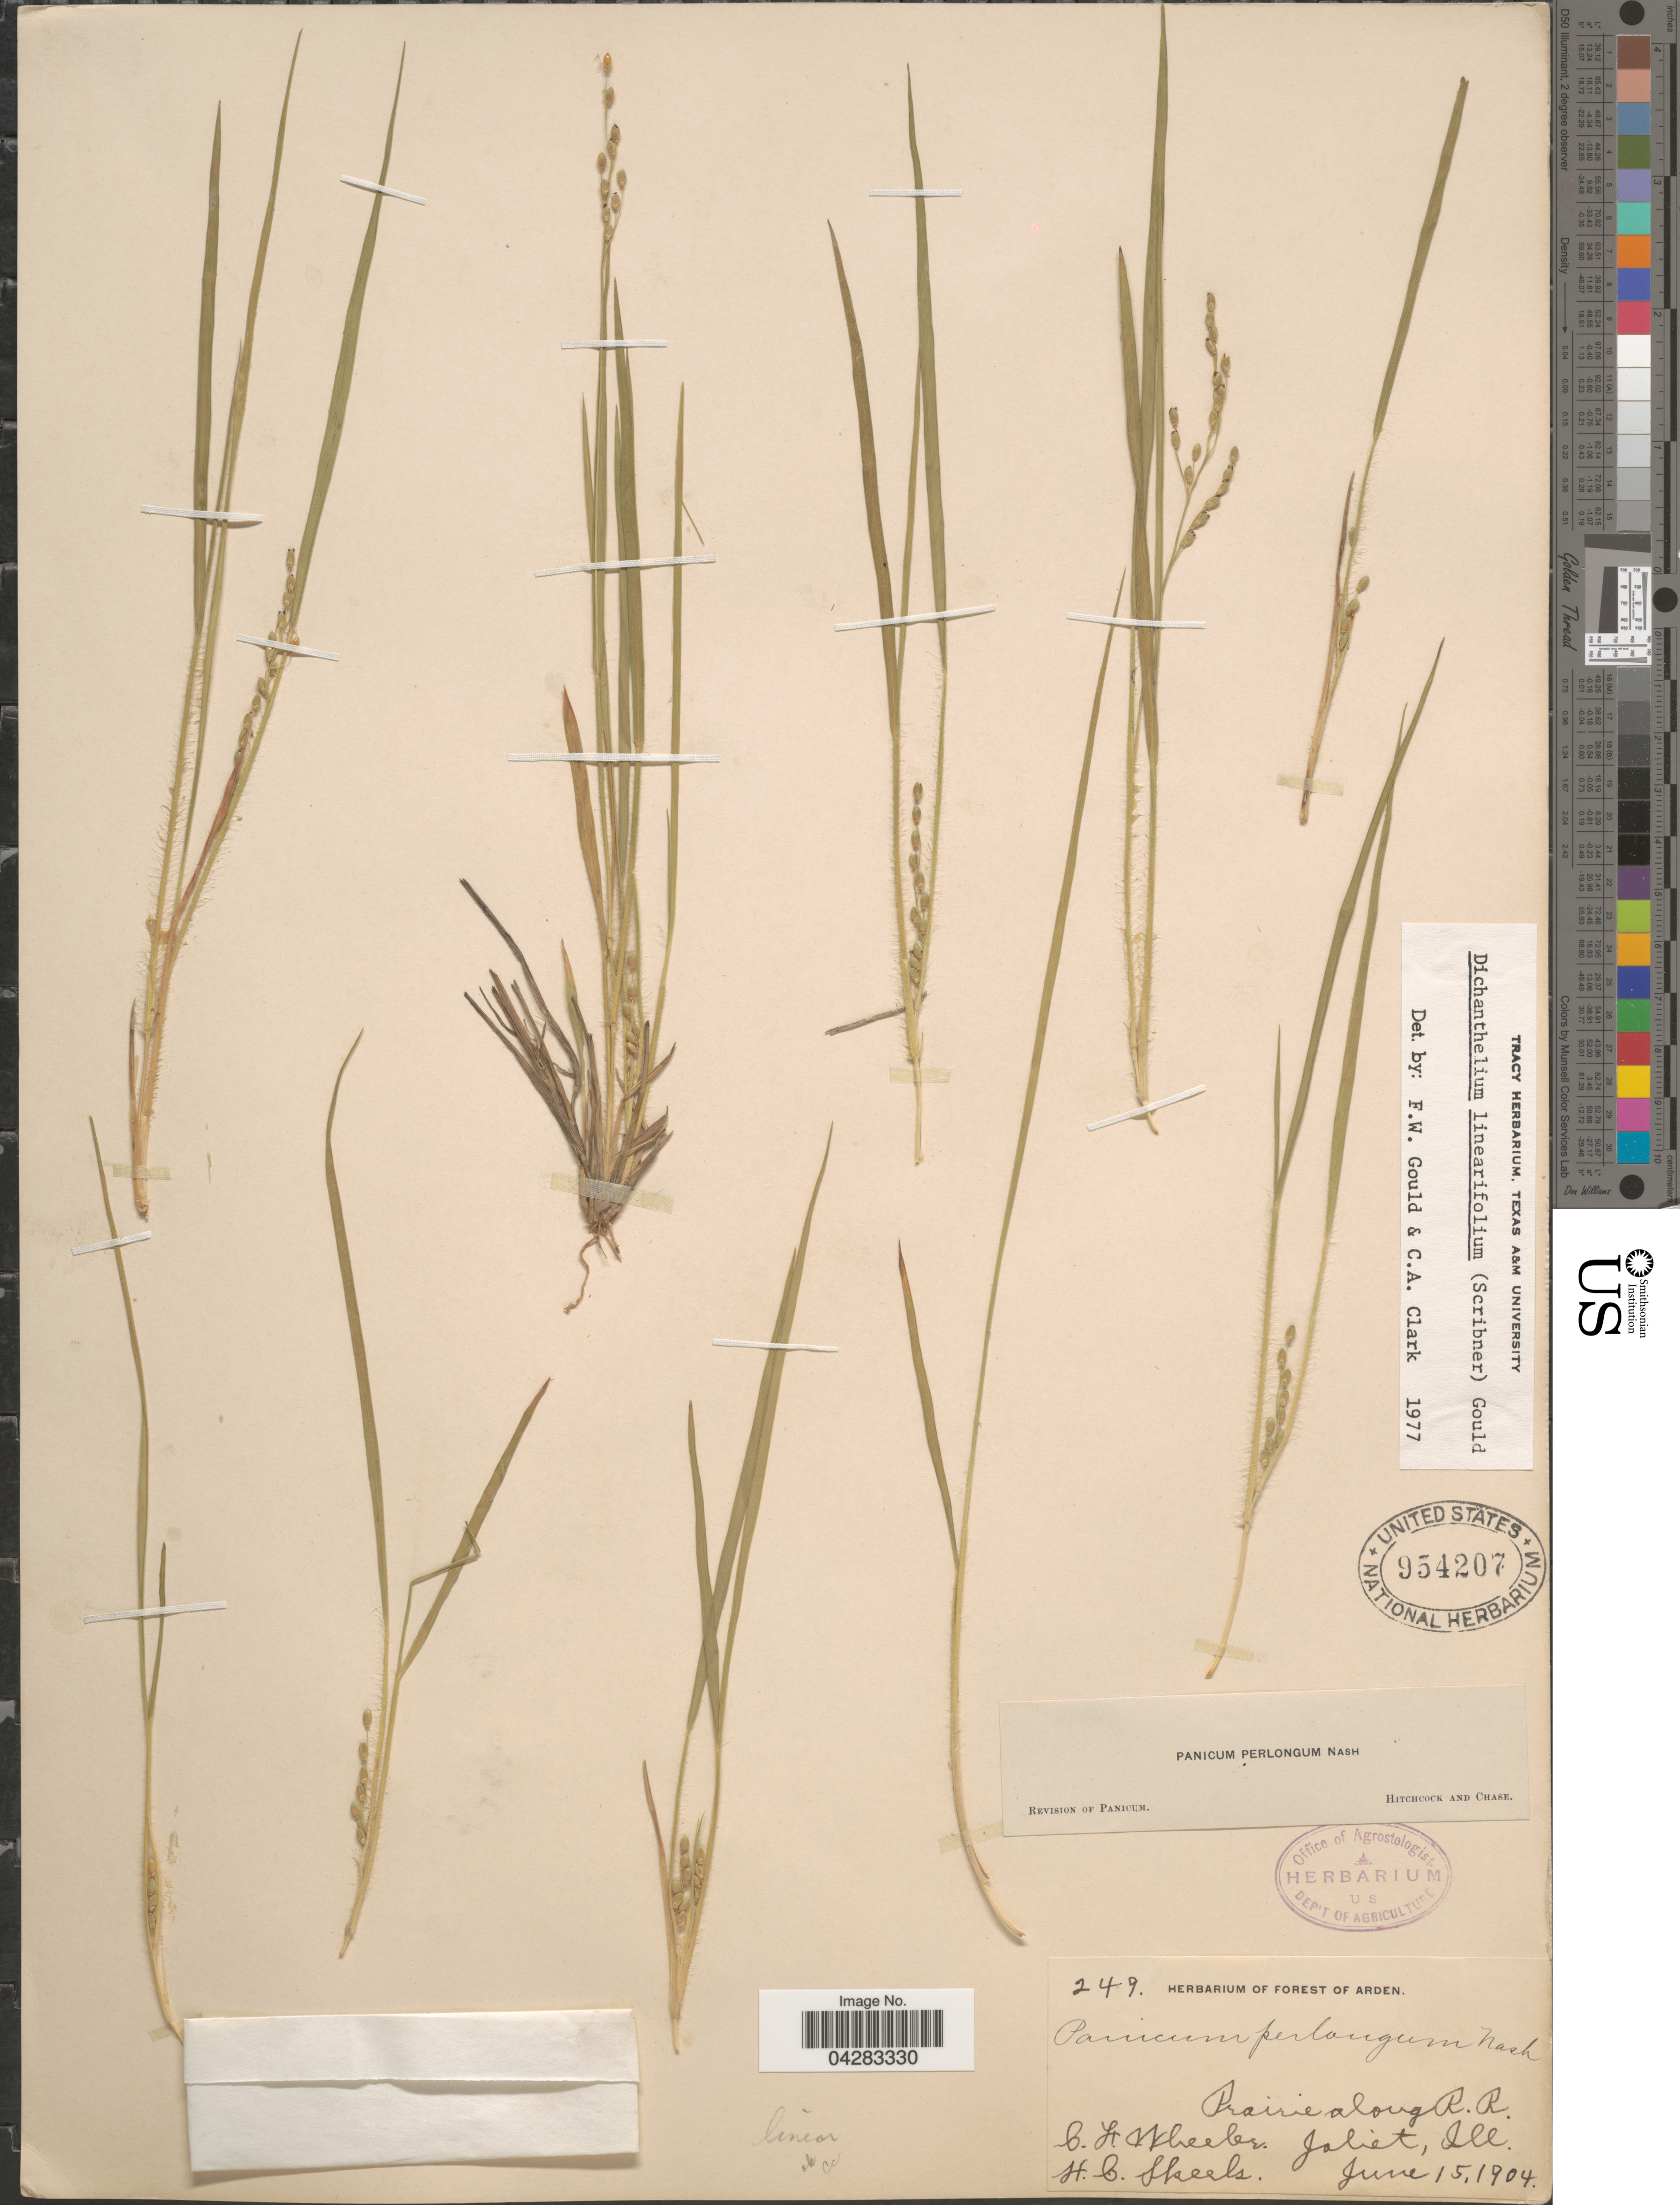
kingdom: Plantae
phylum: Tracheophyta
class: Liliopsida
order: Poales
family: Poaceae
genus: Dichanthelium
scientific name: Dichanthelium linearifolium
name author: (Scribn.) Gould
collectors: C. Wheeler & H. Skeels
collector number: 249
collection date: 1904-06-15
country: United States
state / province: Illinois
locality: Prairie along R. R. Joliet.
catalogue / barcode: US 954207